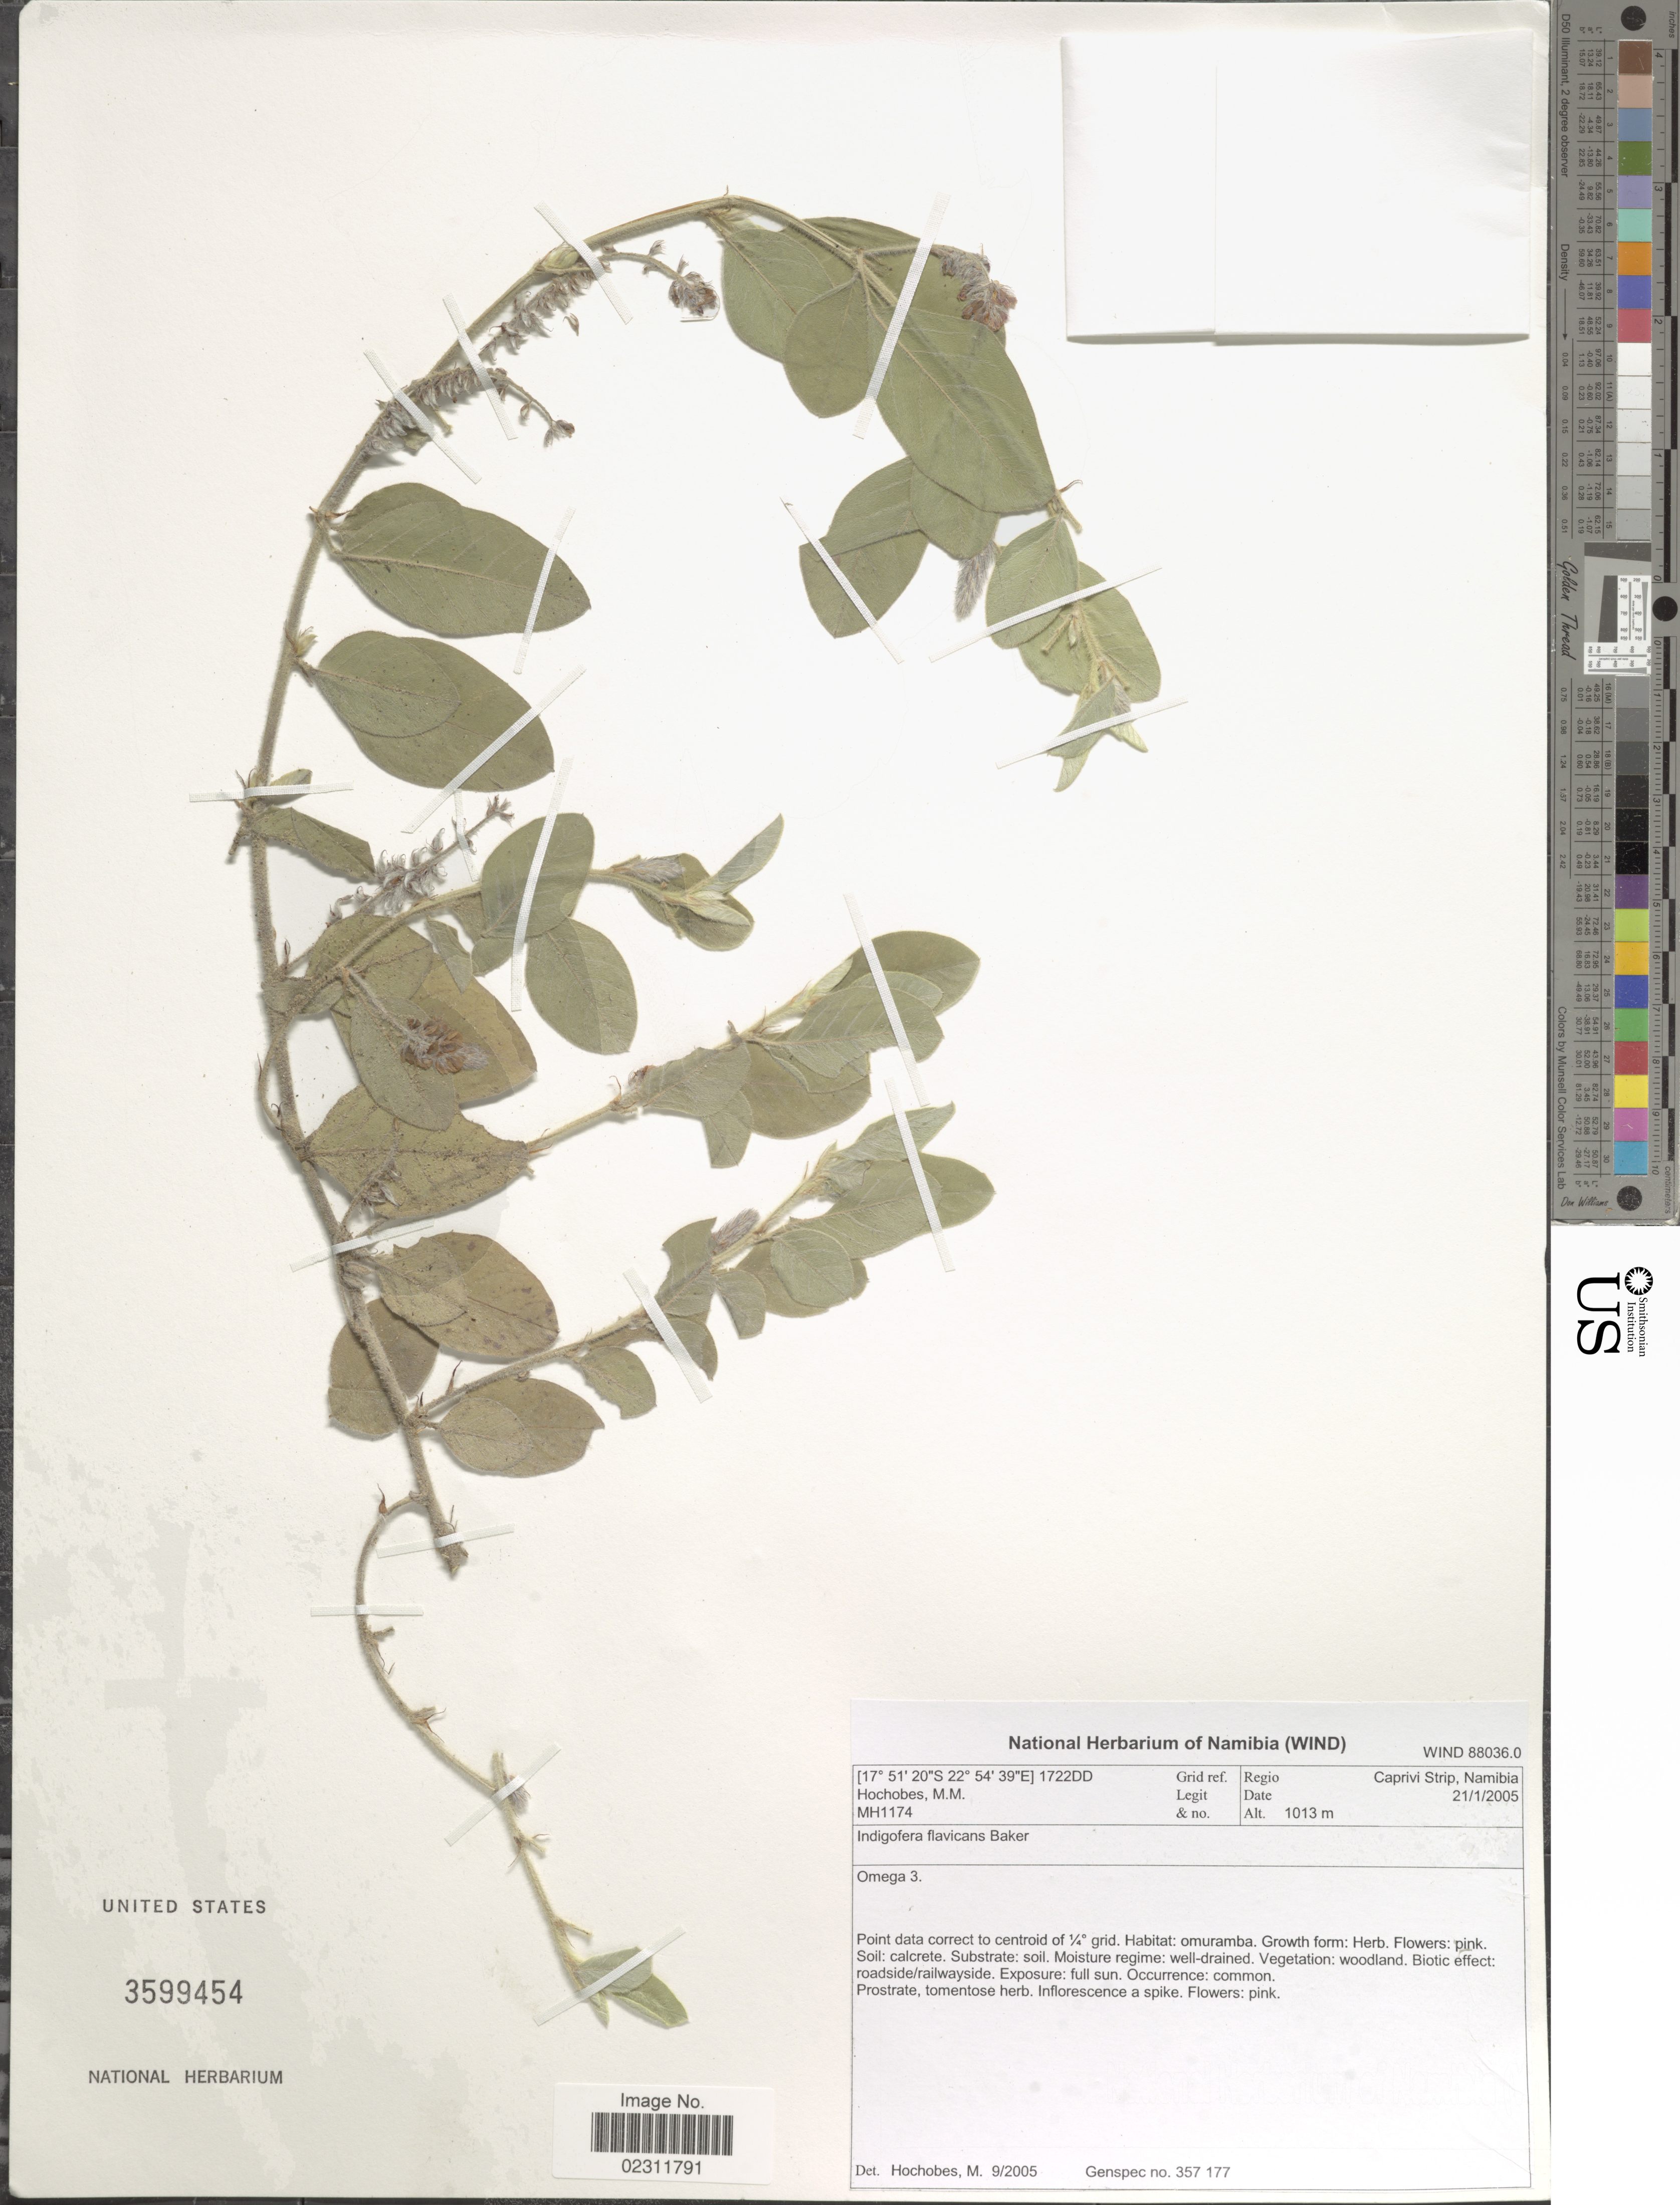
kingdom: Plantae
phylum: Tracheophyta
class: Magnoliopsida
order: Fabales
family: Fabaceae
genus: Indigofera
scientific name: Indigofera flavicans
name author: Baker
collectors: M. Hochobes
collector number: MH1174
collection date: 2005-01-21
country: Namibia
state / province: Caprivi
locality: Caprivi Strip, Omega 3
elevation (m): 1013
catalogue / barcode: US 3599454